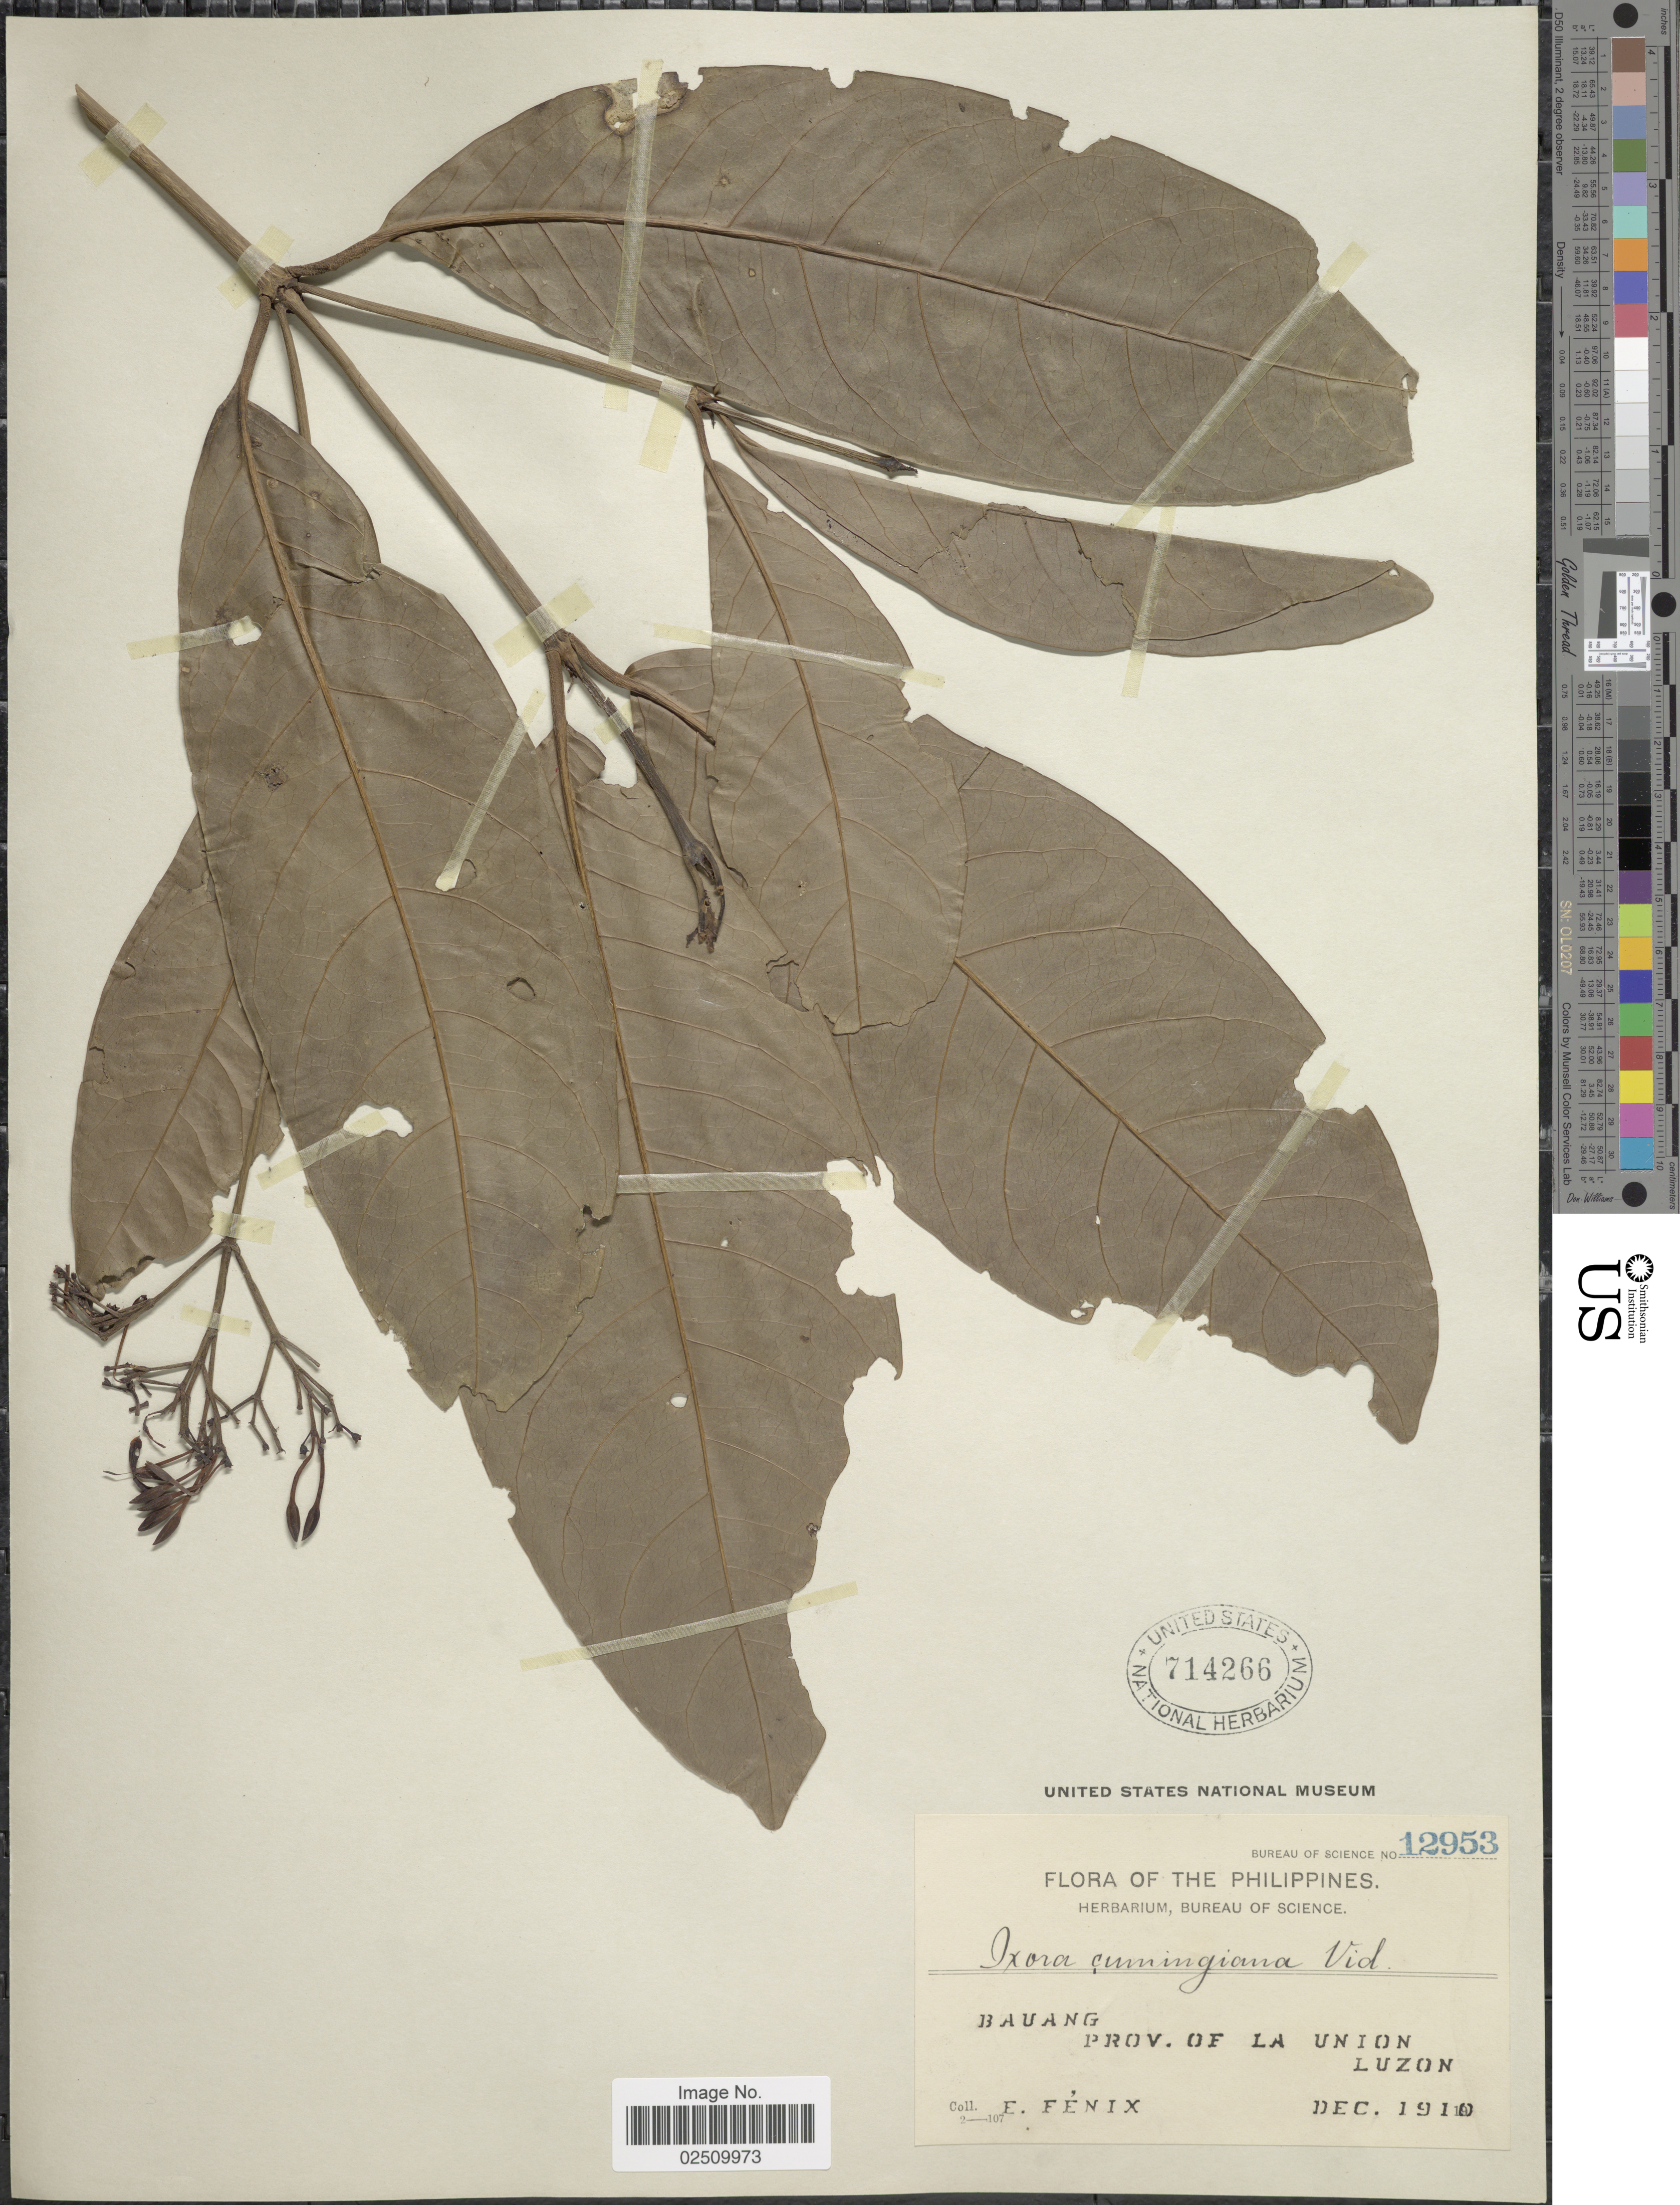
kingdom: Plantae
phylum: Tracheophyta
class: Magnoliopsida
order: Gentianales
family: Rubiaceae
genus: Ixora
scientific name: Ixora cumingiana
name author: S. Vidal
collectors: E. Fénix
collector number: Bureau of Science 12953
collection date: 1910-12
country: Philippines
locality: Bauang Prov. of La Union, Luzon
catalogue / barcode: US 714266